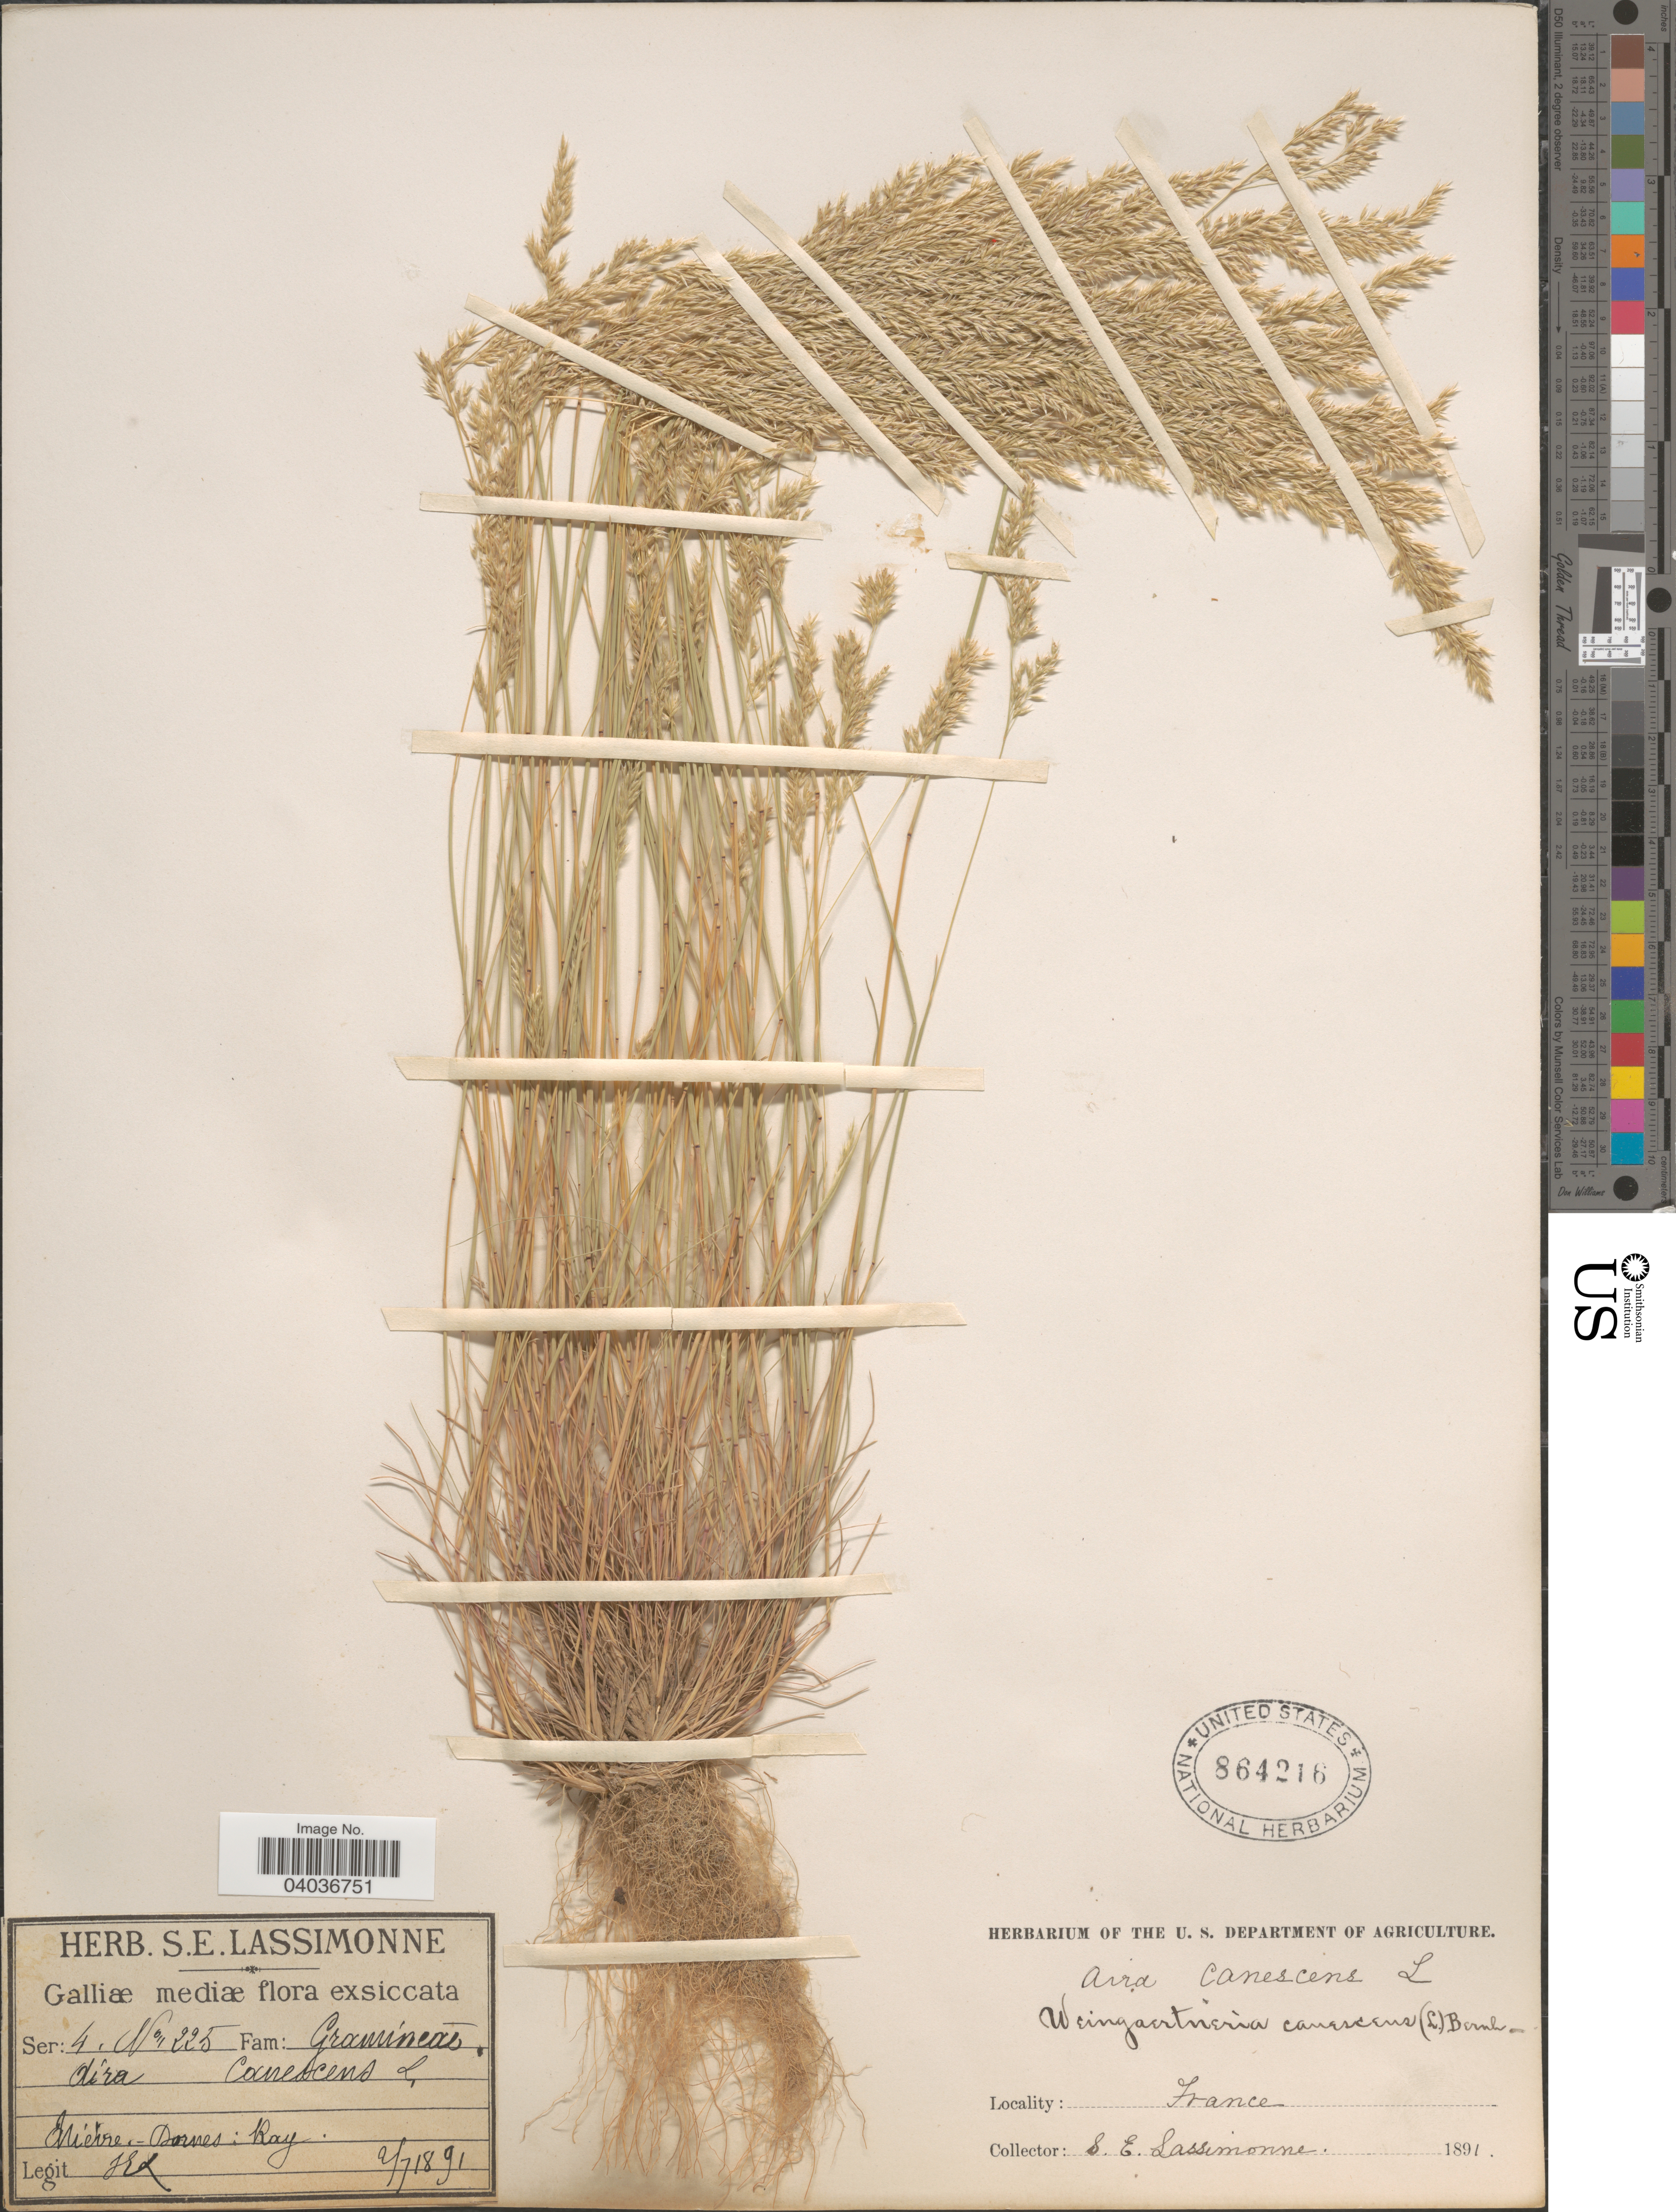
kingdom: Plantae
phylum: Tracheophyta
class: Liliopsida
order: Poales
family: Poaceae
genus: Corynephorus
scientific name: Corynephorus canescens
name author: (L, MEL) P. Beauv.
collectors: S. Lassimonne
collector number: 225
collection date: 1891-07-02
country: France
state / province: Bourgogne-Franche-Comté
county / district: Nièvre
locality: Galliæ mediæ. Nievre-Dornes: Ray.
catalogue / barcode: US 864216